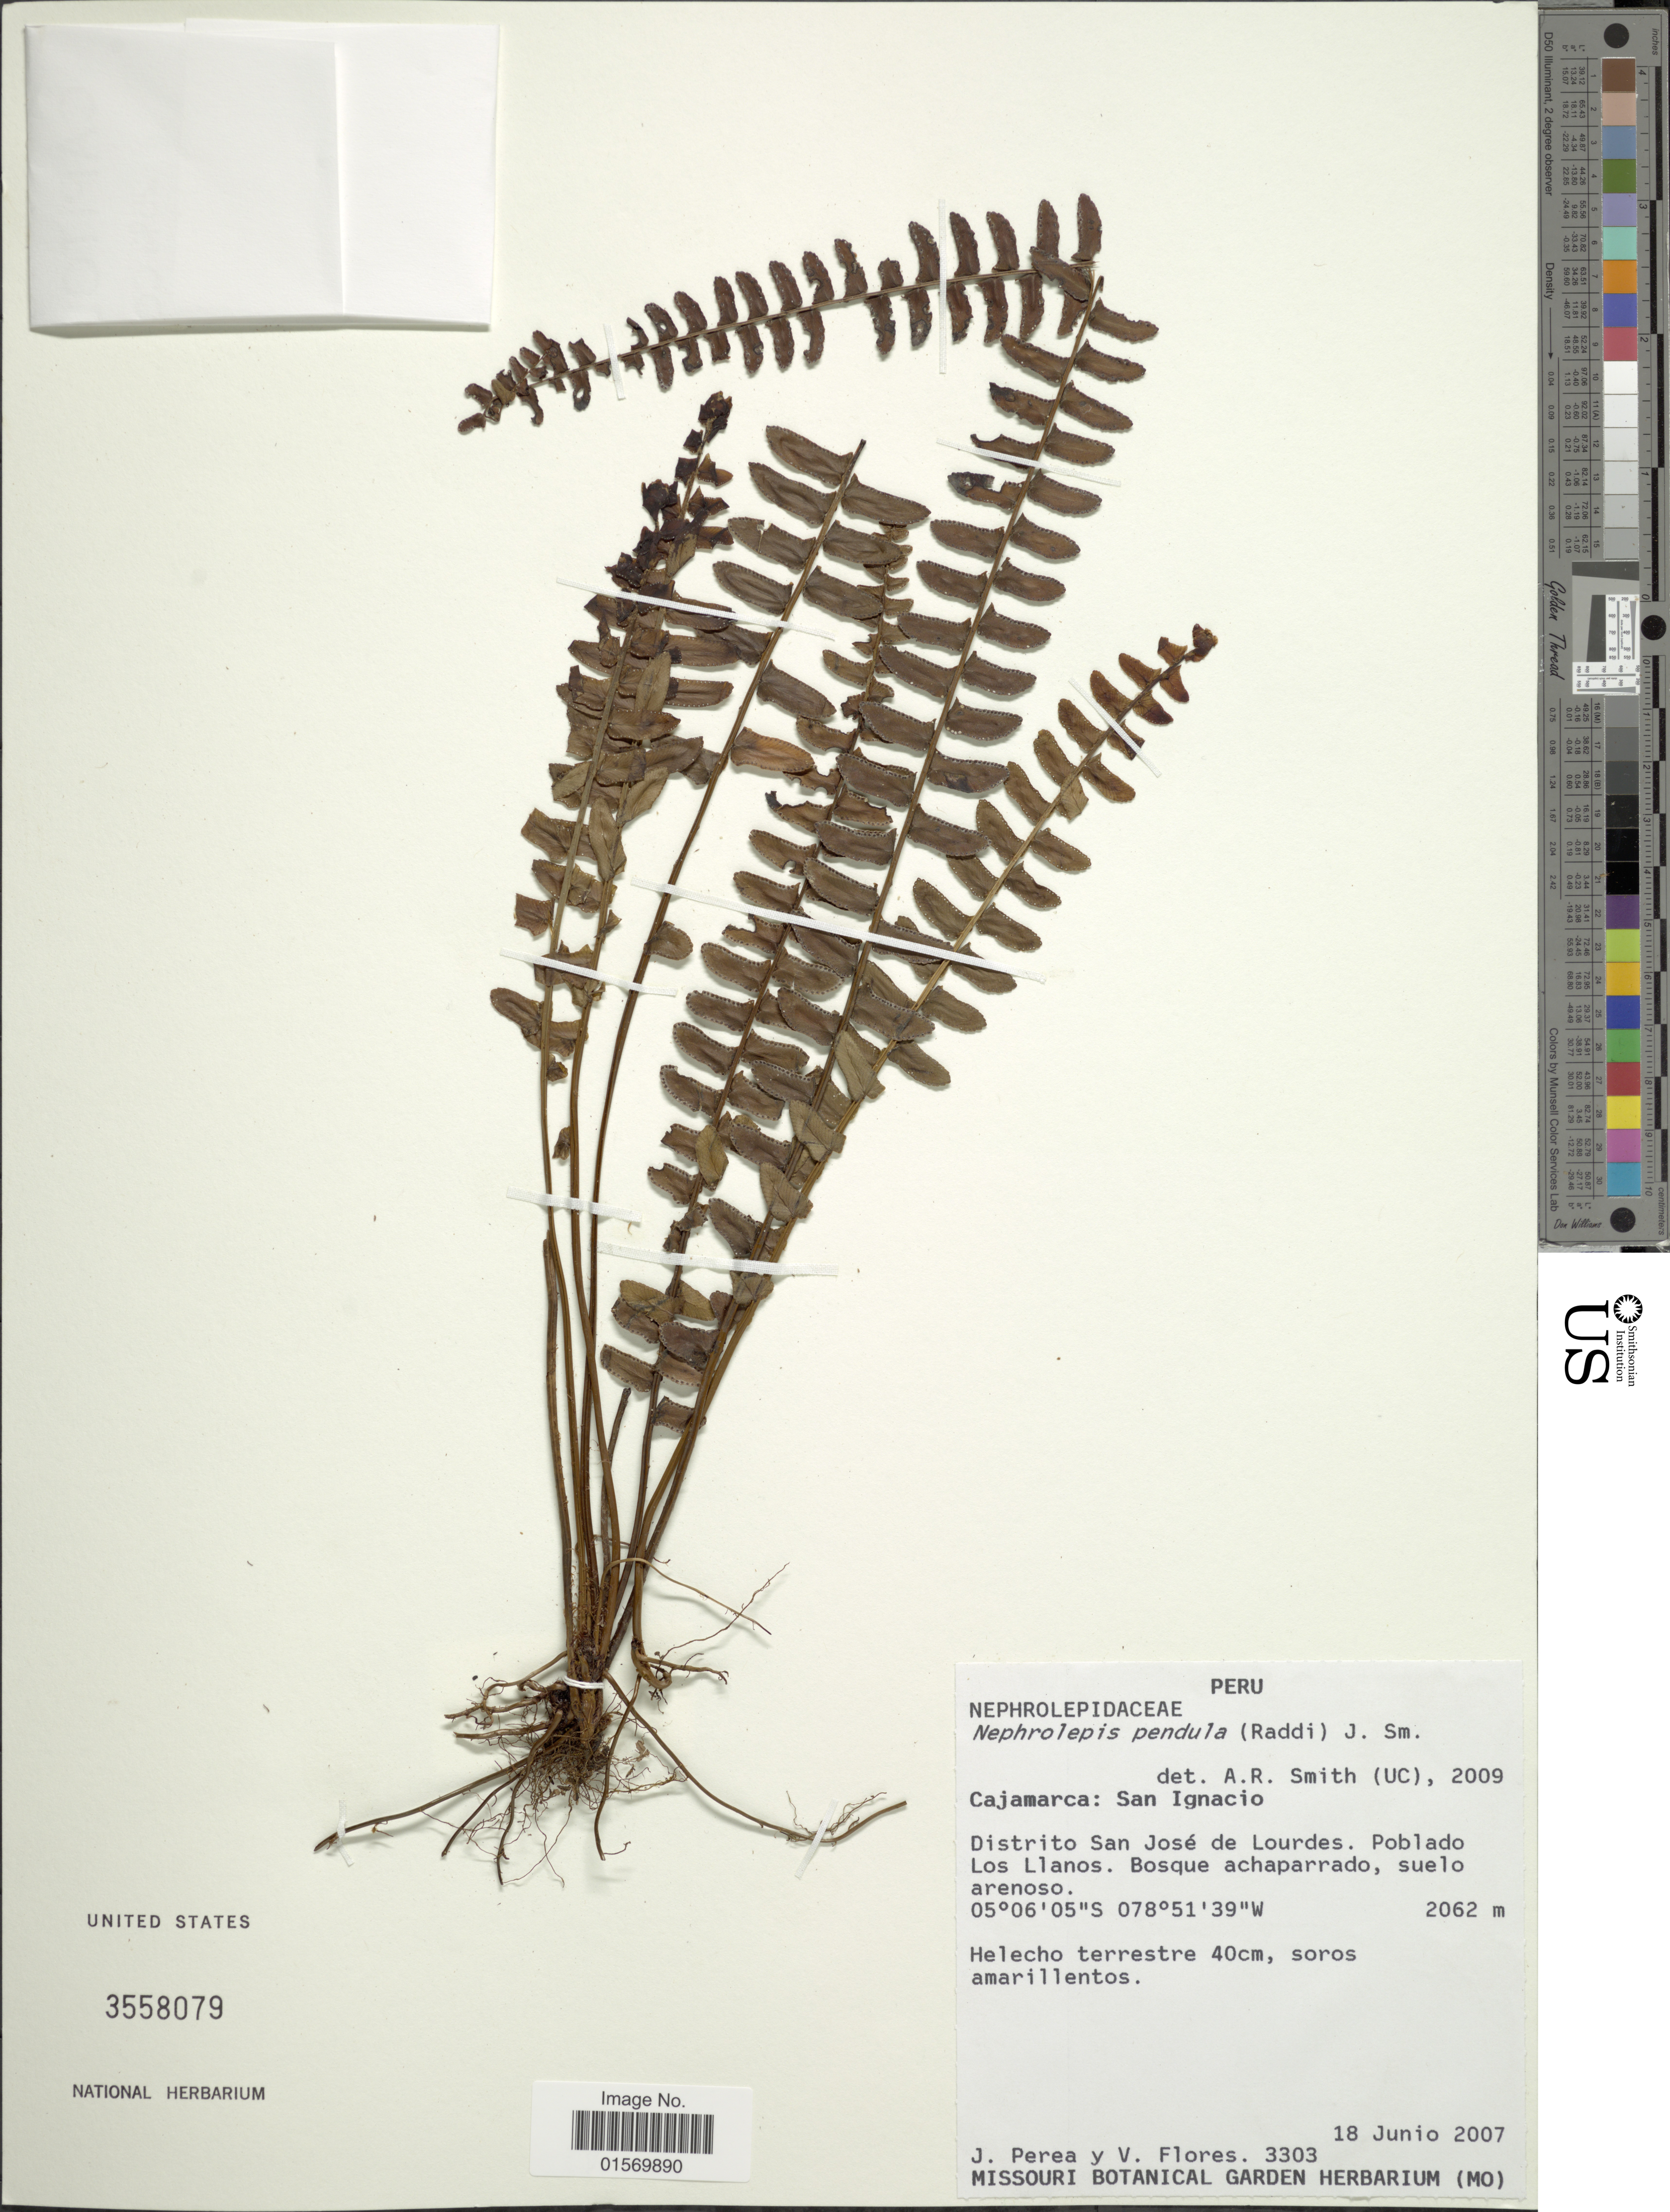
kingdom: Plantae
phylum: Tracheophyta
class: Polypodiopsida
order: Polypodiales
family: Nephrolepidaceae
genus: Nephrolepis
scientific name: Nephrolepis pendula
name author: (Raddi) J. Sm.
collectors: J. Perea & V. Flores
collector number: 3303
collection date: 2007-06-18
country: Peru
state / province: Cajamarca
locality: San Ignacio, Distrito San Jose de Lourdes, Poblado Los Llanos.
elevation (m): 2062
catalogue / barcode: US 3558079